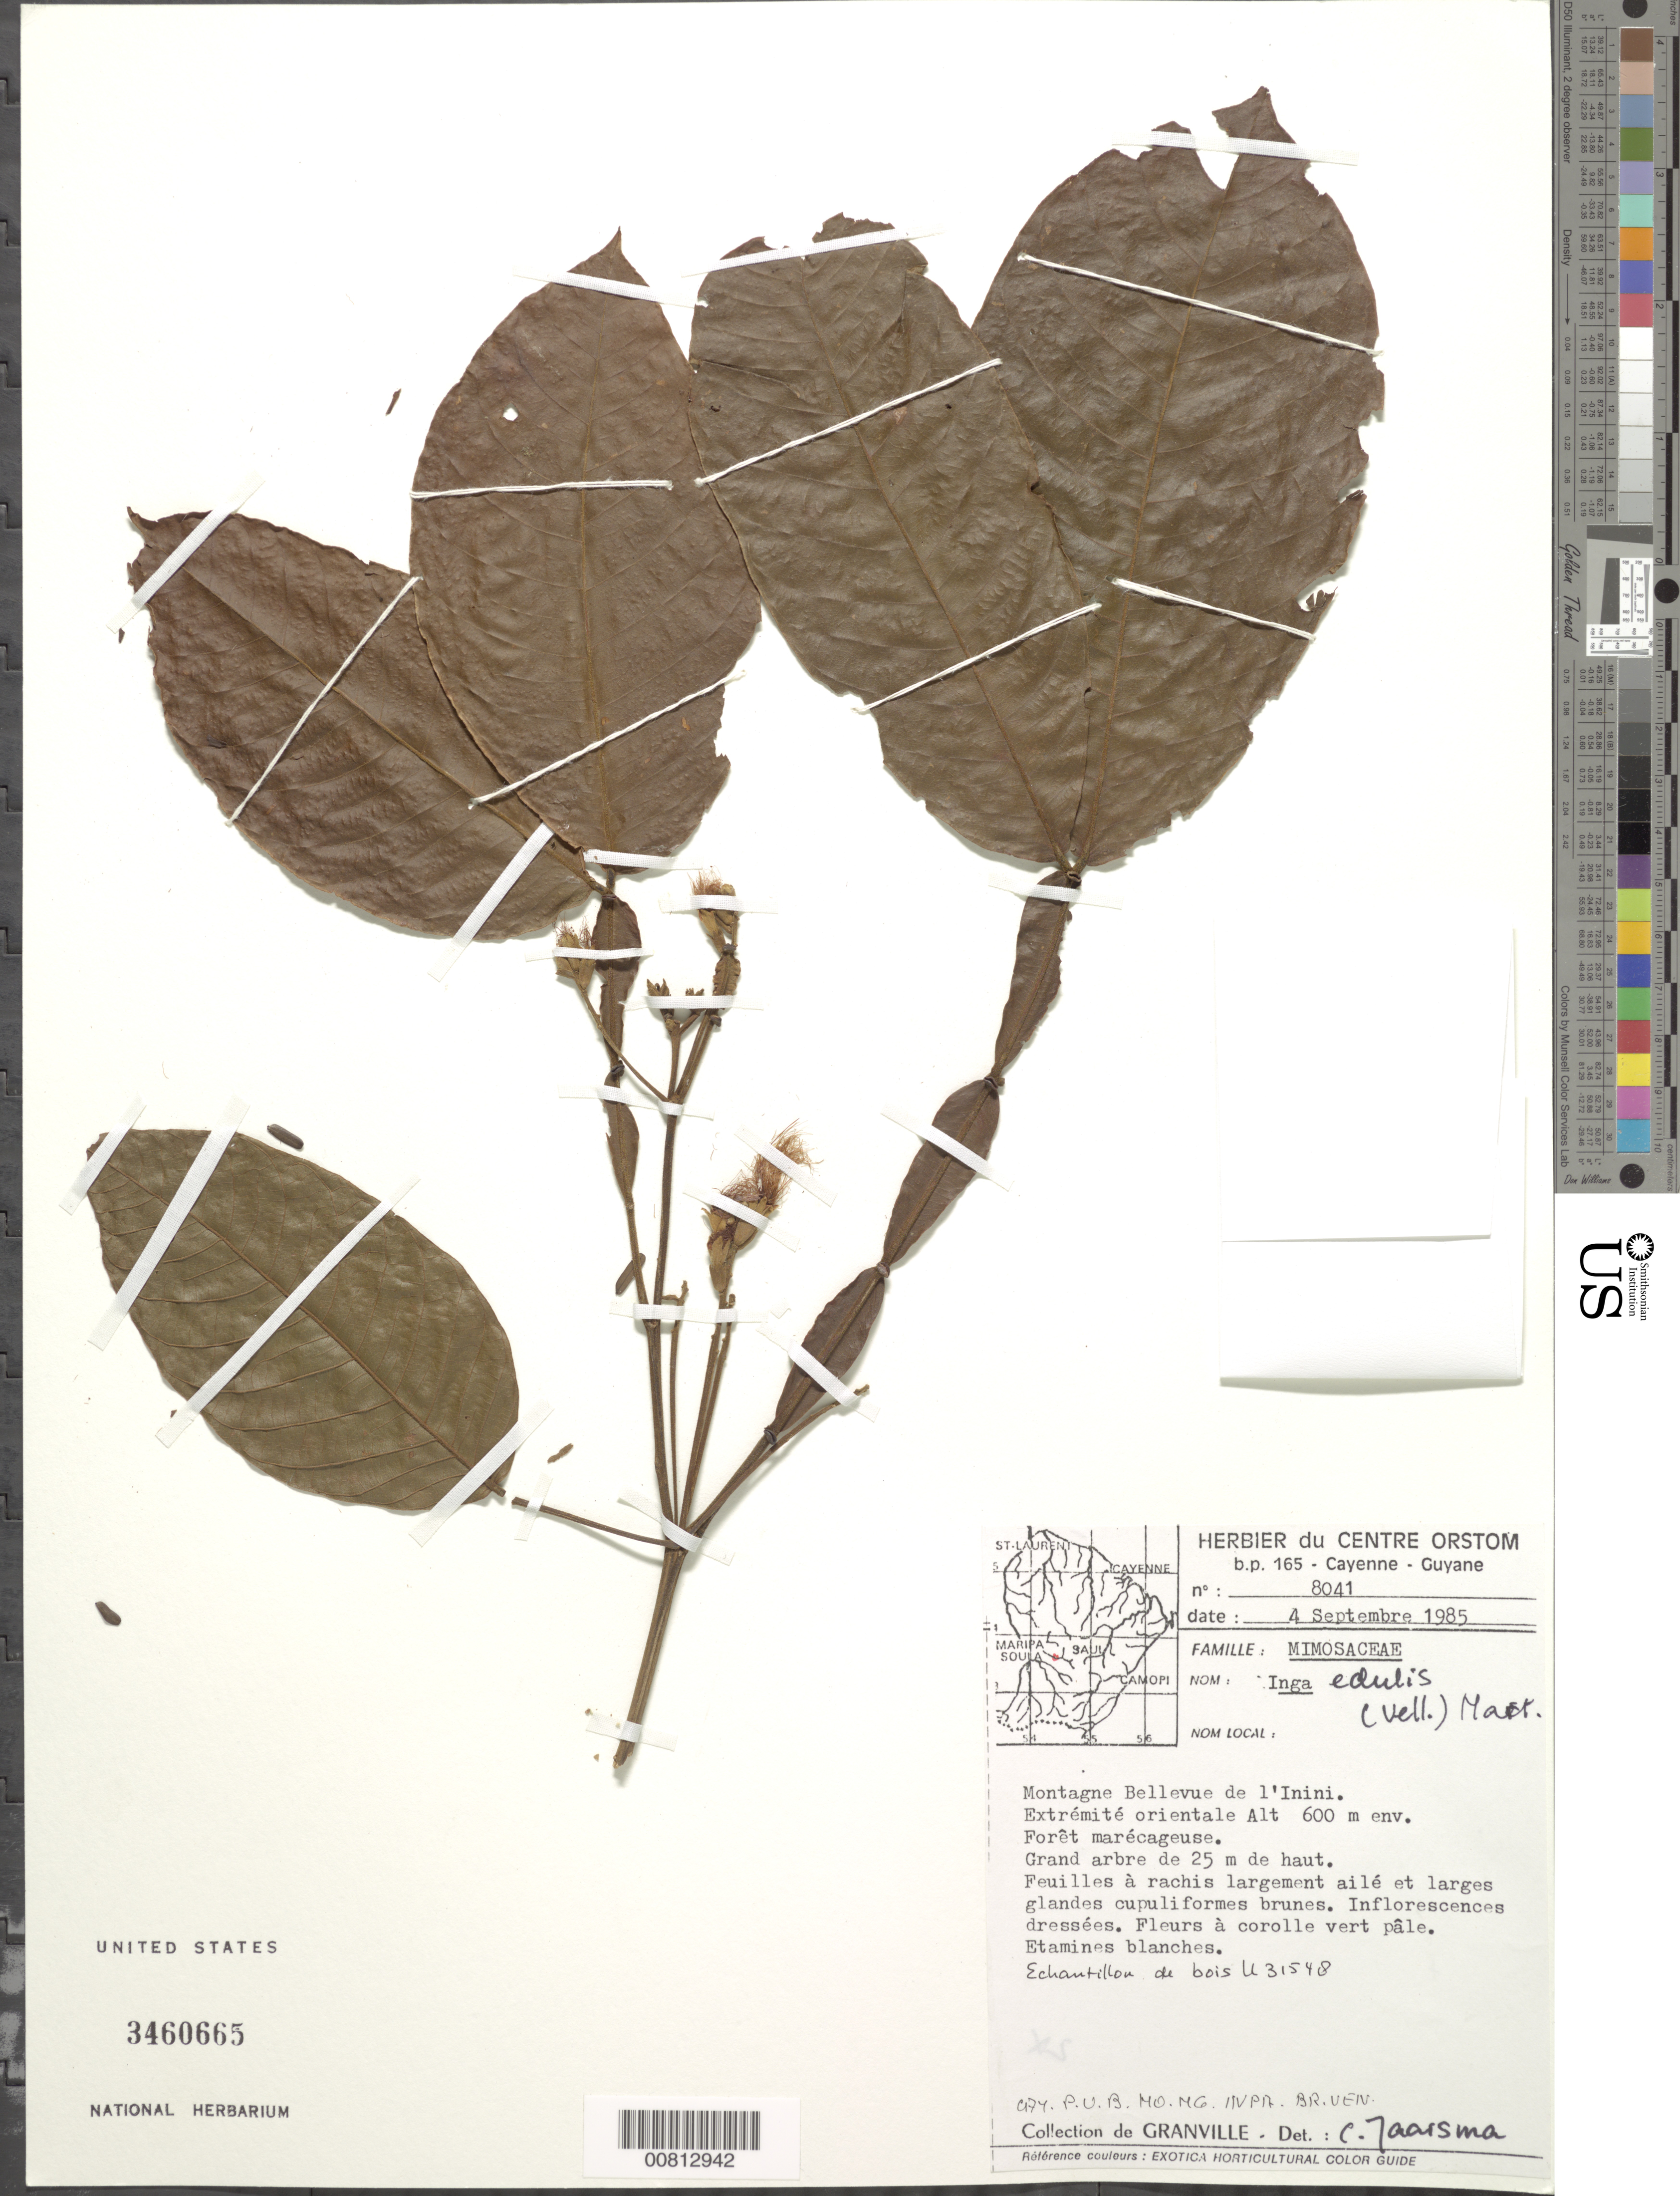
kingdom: Plantae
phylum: Tracheophyta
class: Magnoliopsida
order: Fabales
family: Fabaceae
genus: Inga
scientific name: Inga edulis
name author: Mart.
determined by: Taaisma, C.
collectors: J.-J. de Granville, L. Allorge, G. Cremers, A. .R. A. Görts-van Rijn & J. Kodjoed-Bonneton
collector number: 8041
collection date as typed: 4-Sep-85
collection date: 1985-09-04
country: French Guiana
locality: Montagnes Bellevue de l'Inini, extrémité orientale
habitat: Marshy forest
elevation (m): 600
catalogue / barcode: US 3460665